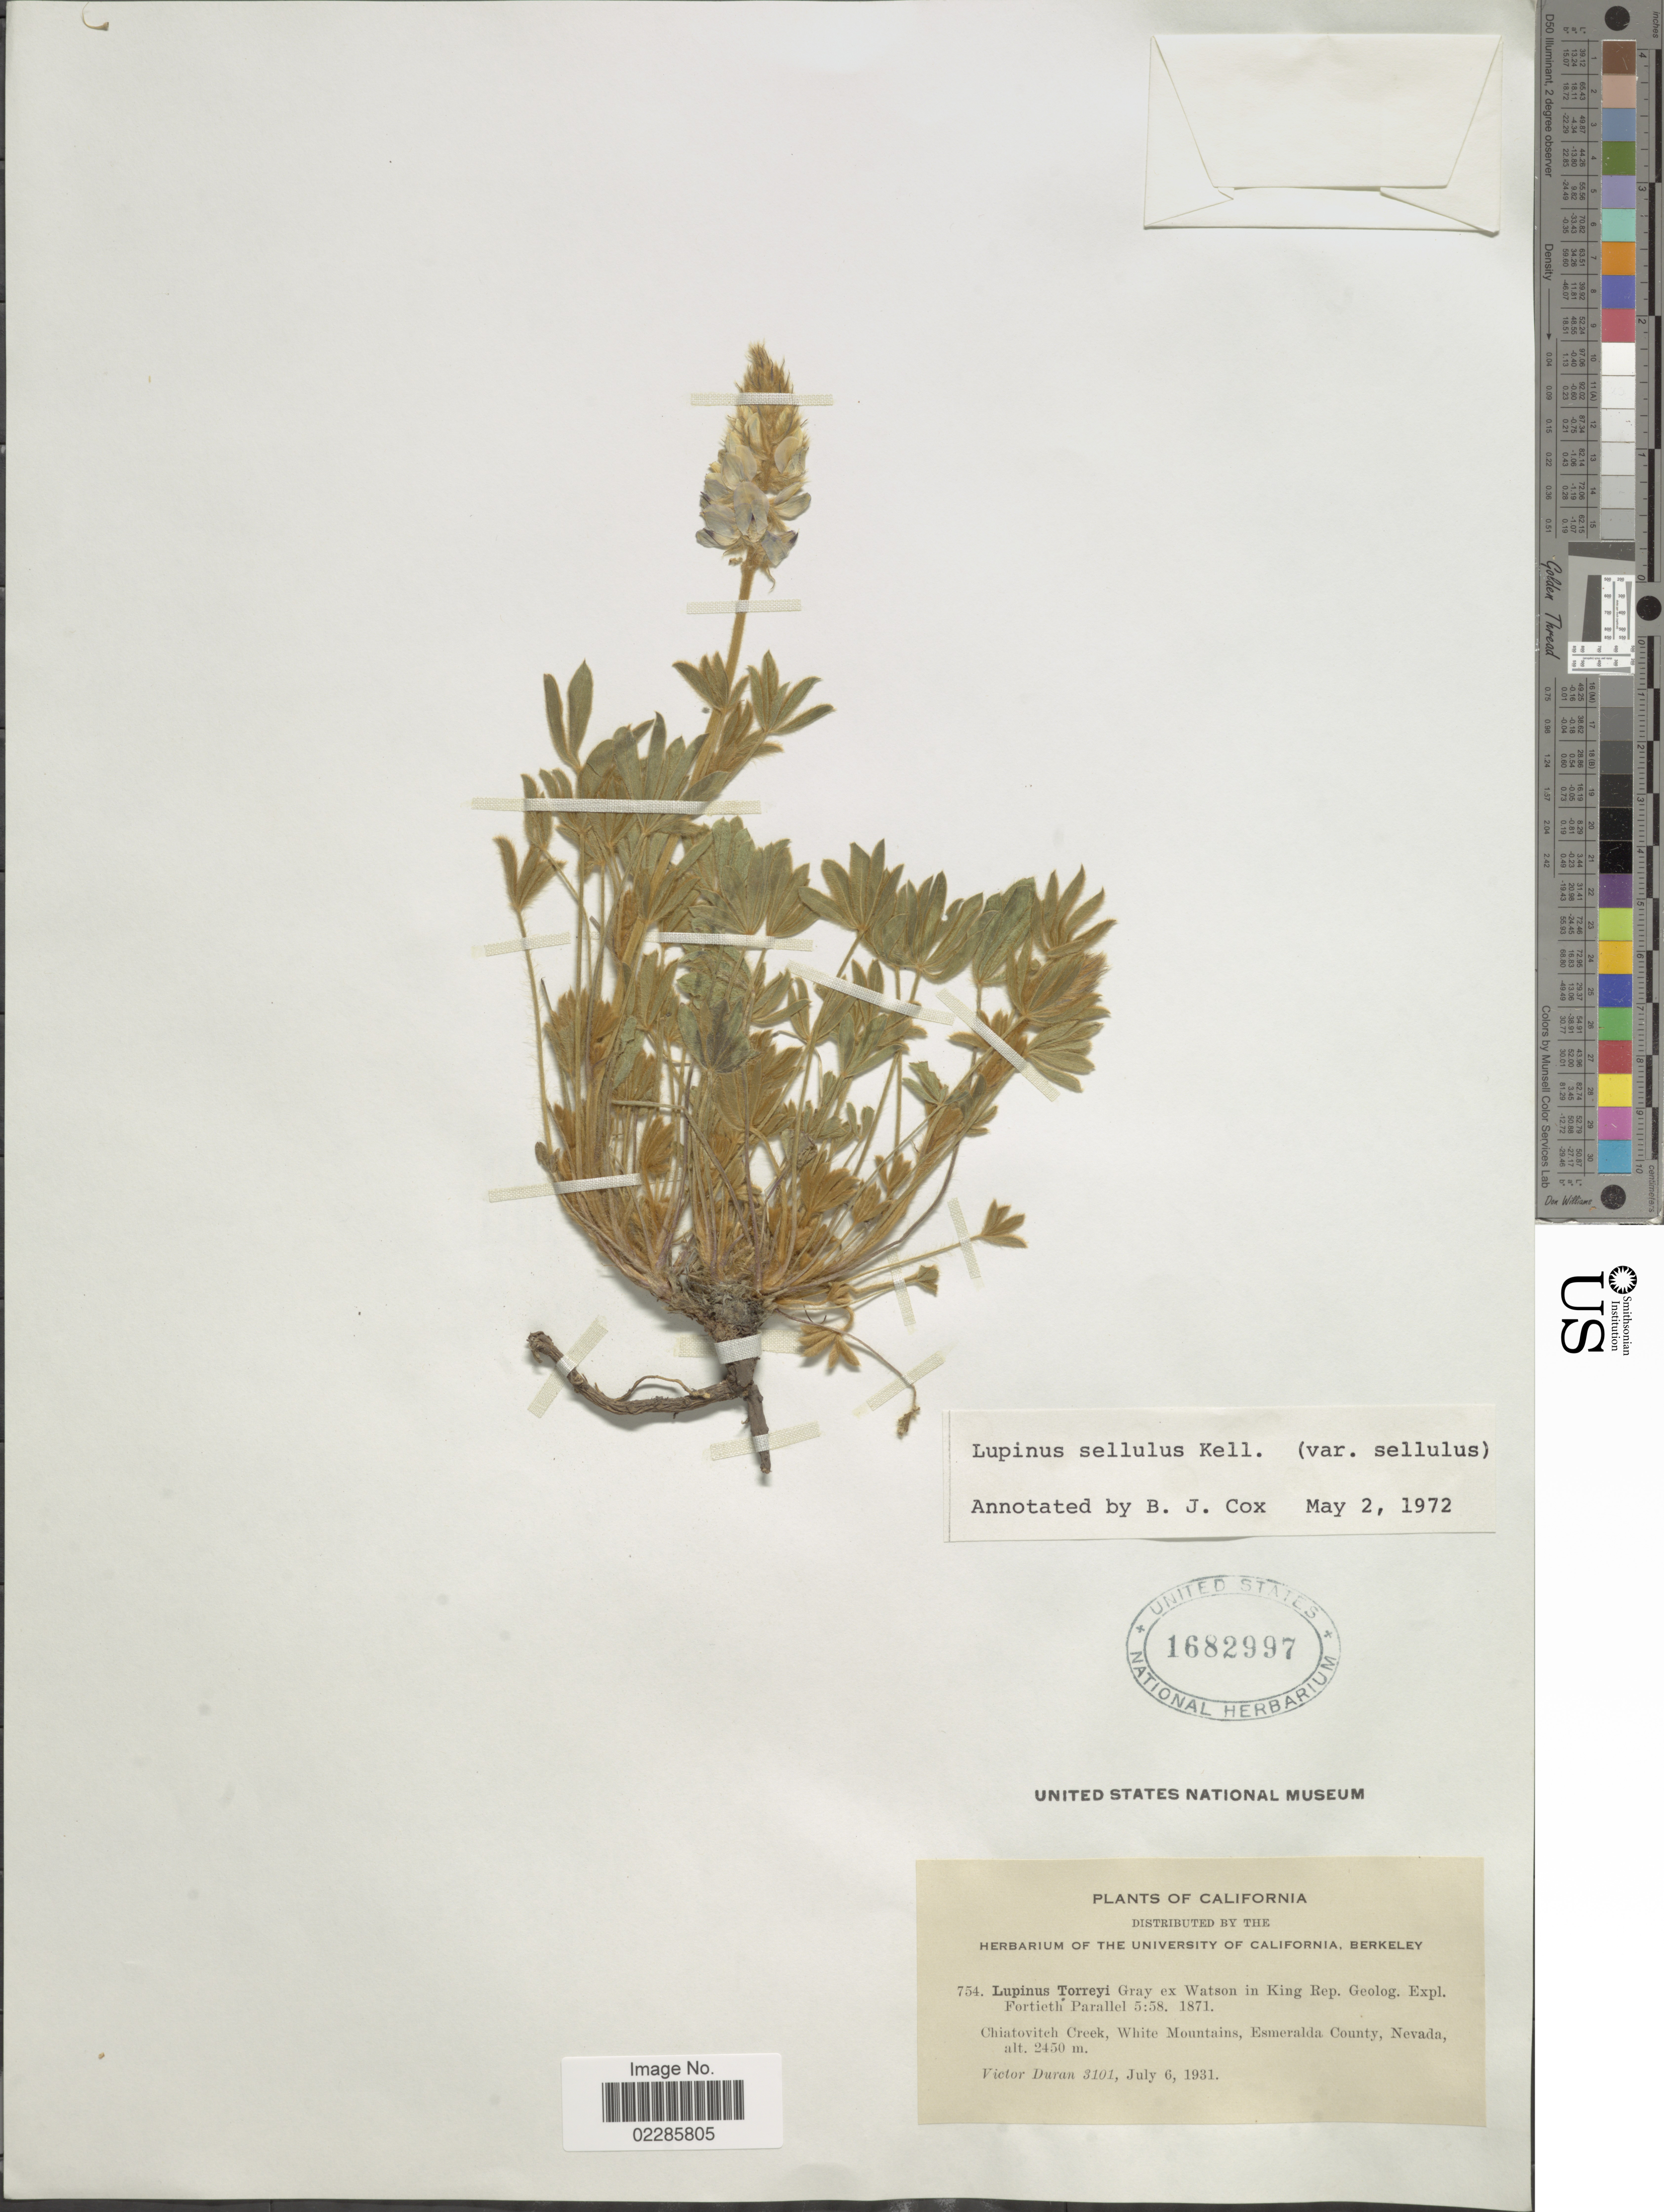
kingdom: Plantae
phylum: Tracheophyta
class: Magnoliopsida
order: Fabales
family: Fabaceae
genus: Lupinus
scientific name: Lupinus sellulus var. sellulus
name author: Kellogg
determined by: Cox, B. J.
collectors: V. Duran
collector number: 3101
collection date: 1931-07-06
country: United States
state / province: Nevada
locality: Chiatovitch Creek, White Mountains, Esmeralda County, California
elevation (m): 2450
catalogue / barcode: US 1682997